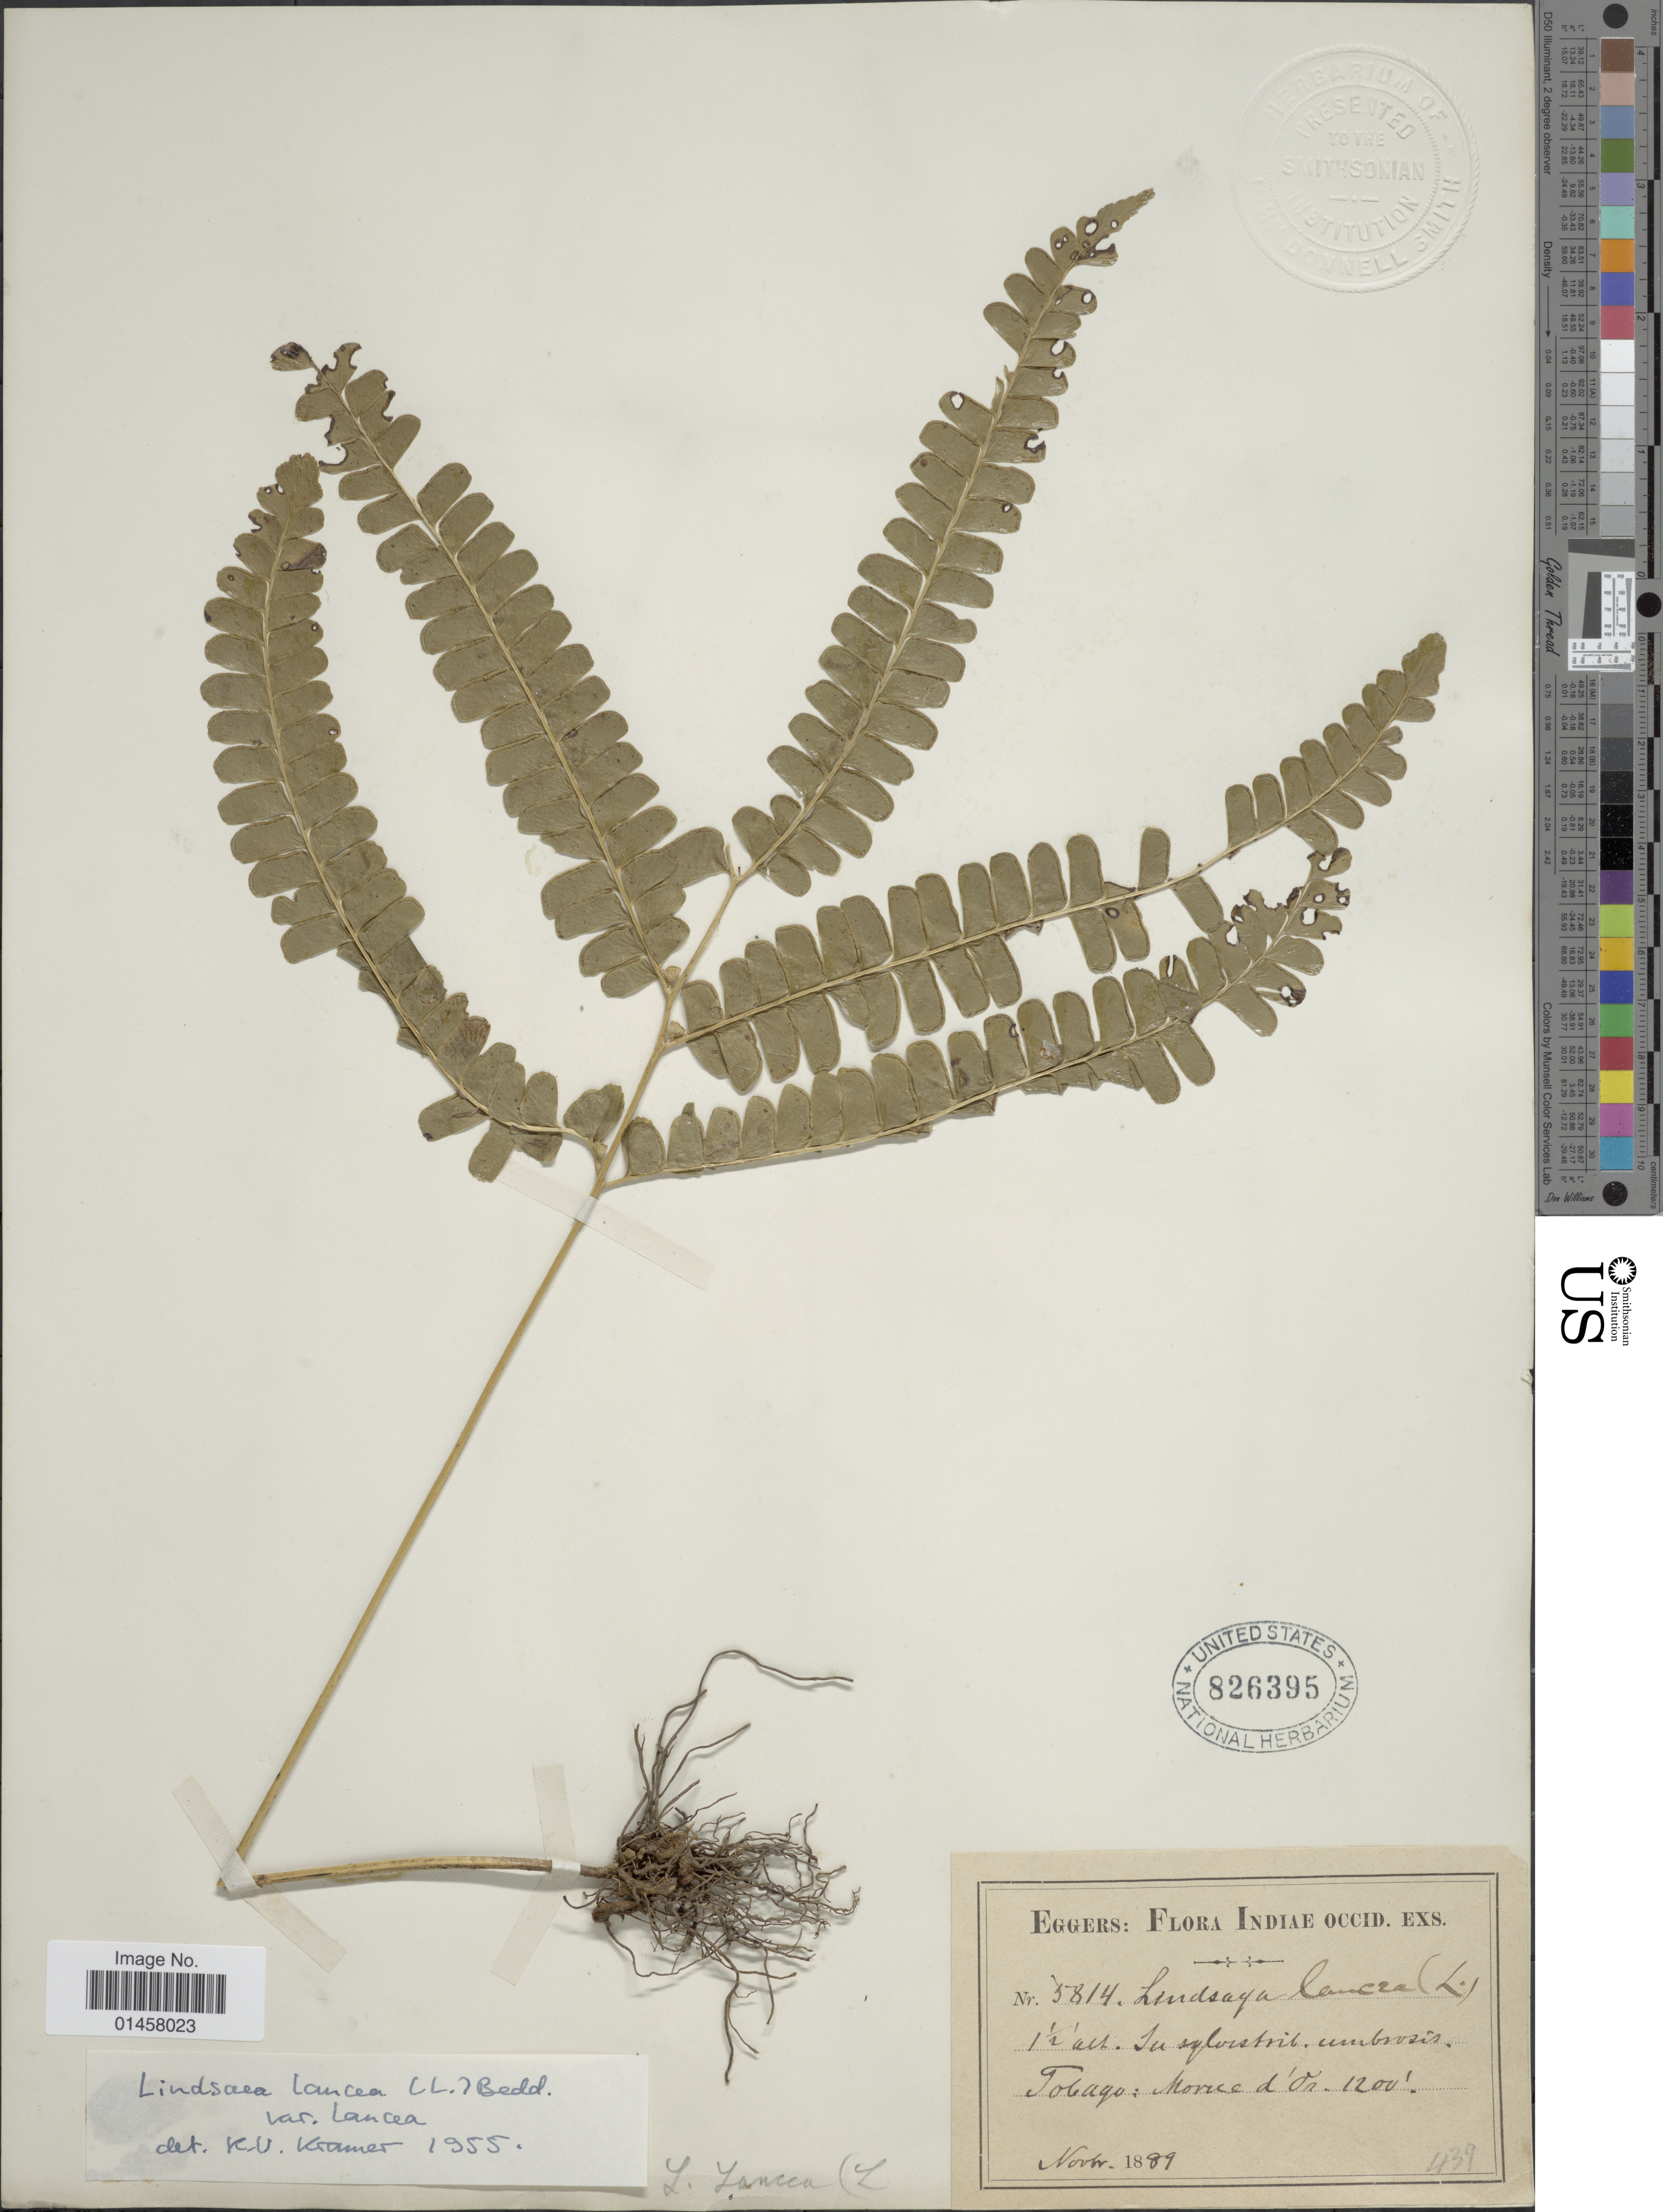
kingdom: Plantae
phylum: Tracheophyta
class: Polypodiopsida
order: Polypodiales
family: Lindsaeaceae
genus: Lindsaea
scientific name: Lindsaea lancea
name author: (L.) Bedd.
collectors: -. Eggers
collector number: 5814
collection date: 1889-11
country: Trinidad and Tobago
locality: Tobago: Novice d'or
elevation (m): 366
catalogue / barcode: US 826395